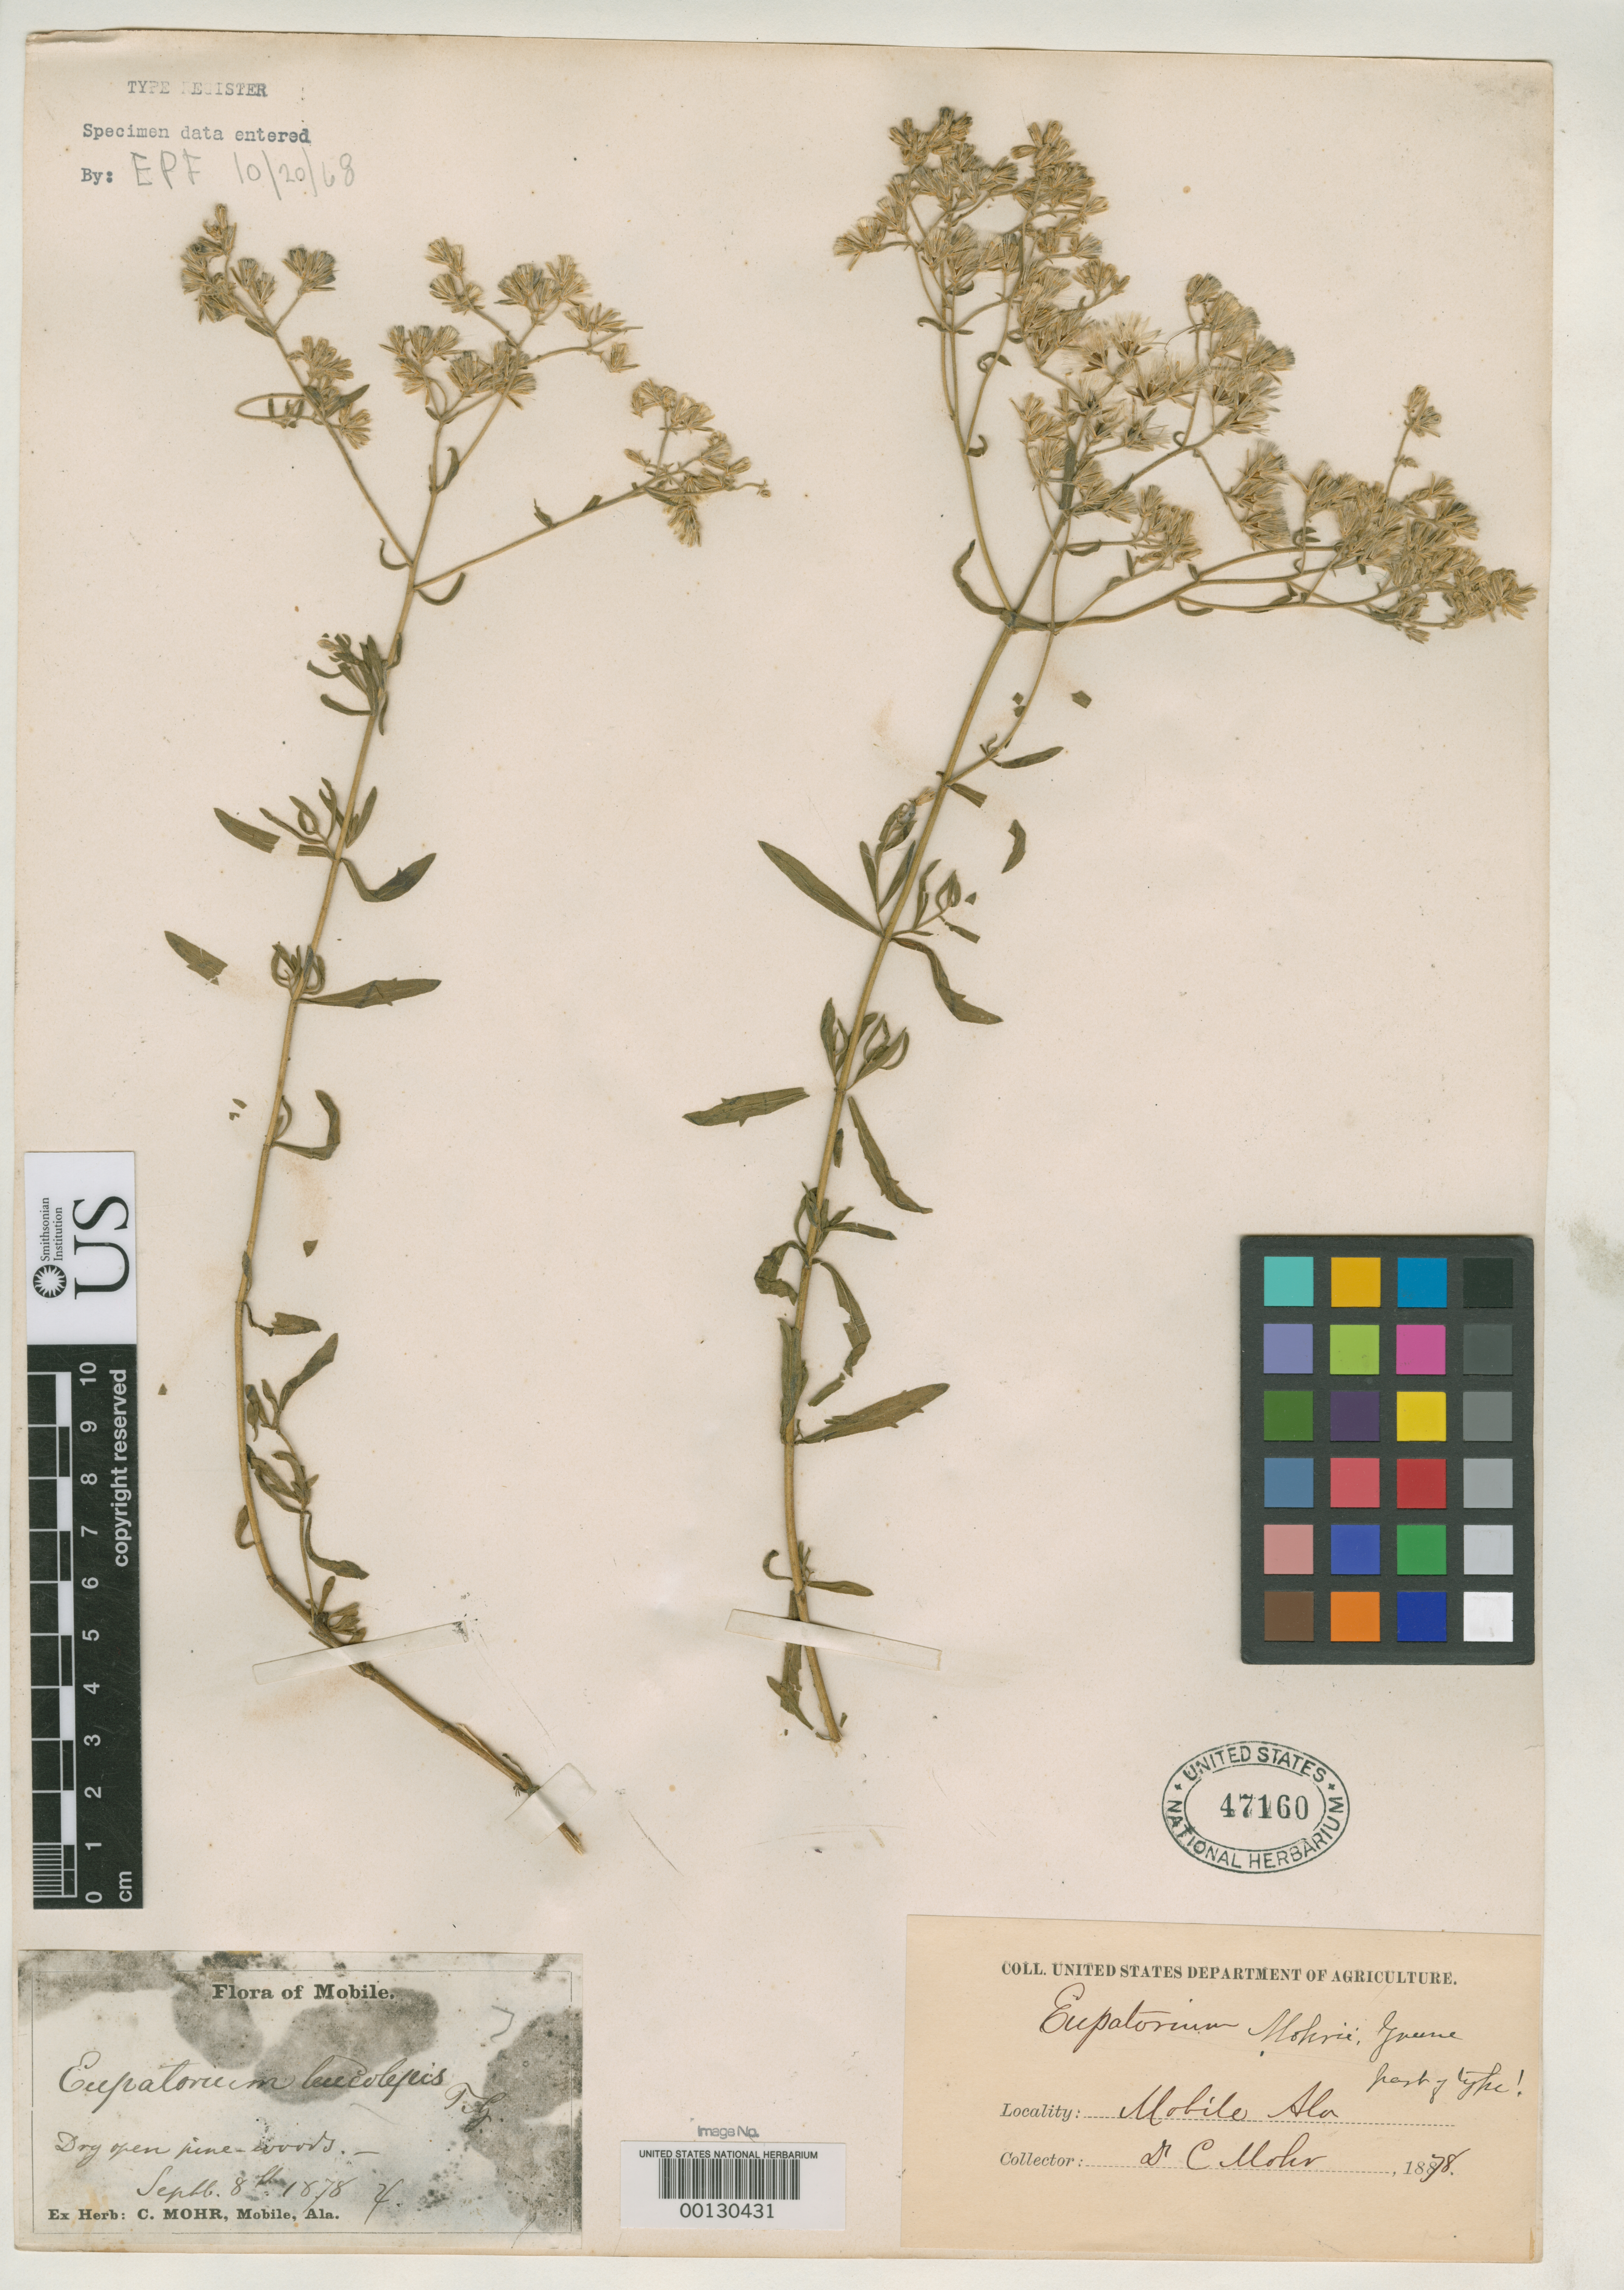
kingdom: Plantae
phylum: Tracheophyta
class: Magnoliopsida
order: Asterales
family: Asteraceae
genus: Eupatorium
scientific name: Eupatorium mohrii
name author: Greene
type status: Isotype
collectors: C. T. Mohr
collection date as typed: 08 Sep 1878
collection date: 1878-09-08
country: United States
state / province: Alabama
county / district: Mobile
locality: Mobile.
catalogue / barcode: US 47160